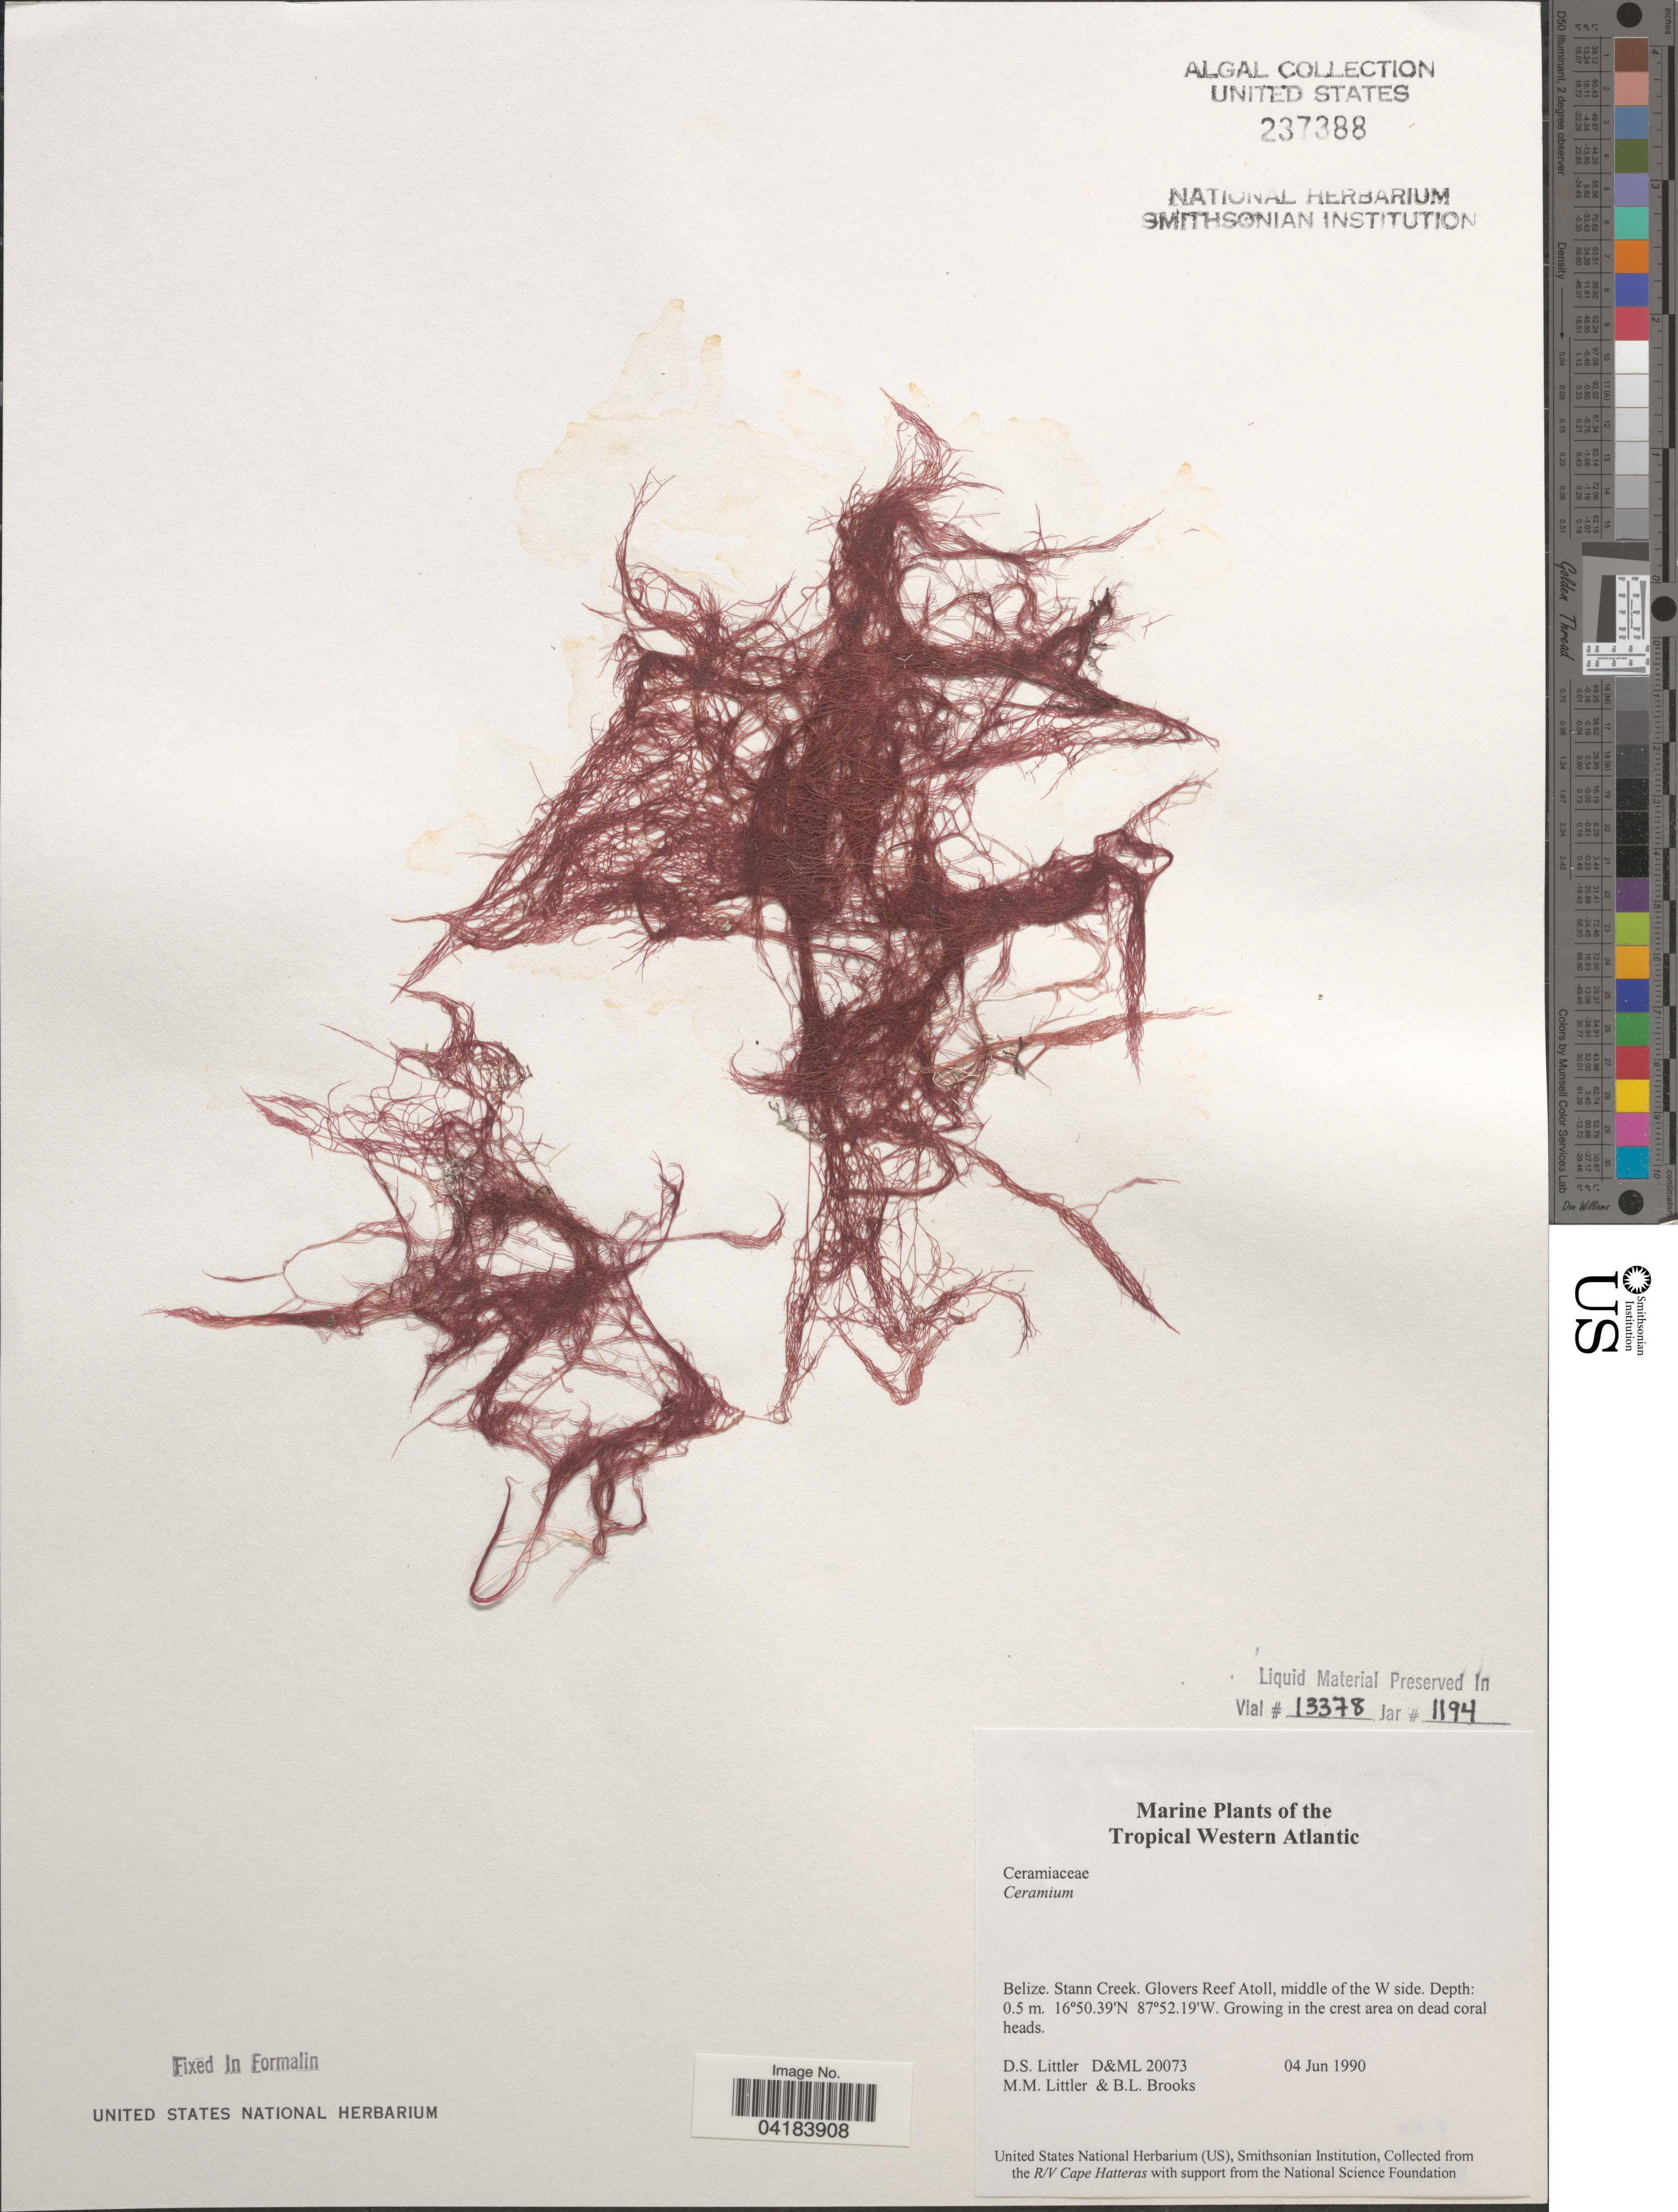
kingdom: Plantae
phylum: Rhodophyta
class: Florideophyceae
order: Ceramiales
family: Ceramiaceae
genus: Ceramium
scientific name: Ceramium sp.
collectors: D. S. Littler & B. Brooks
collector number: D&ML20073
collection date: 1990-06-04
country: Belize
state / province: Stann Creek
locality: Tropical Western Atlantic. Glovers Reef Atoll, middle of the W side.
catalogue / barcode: US 237388